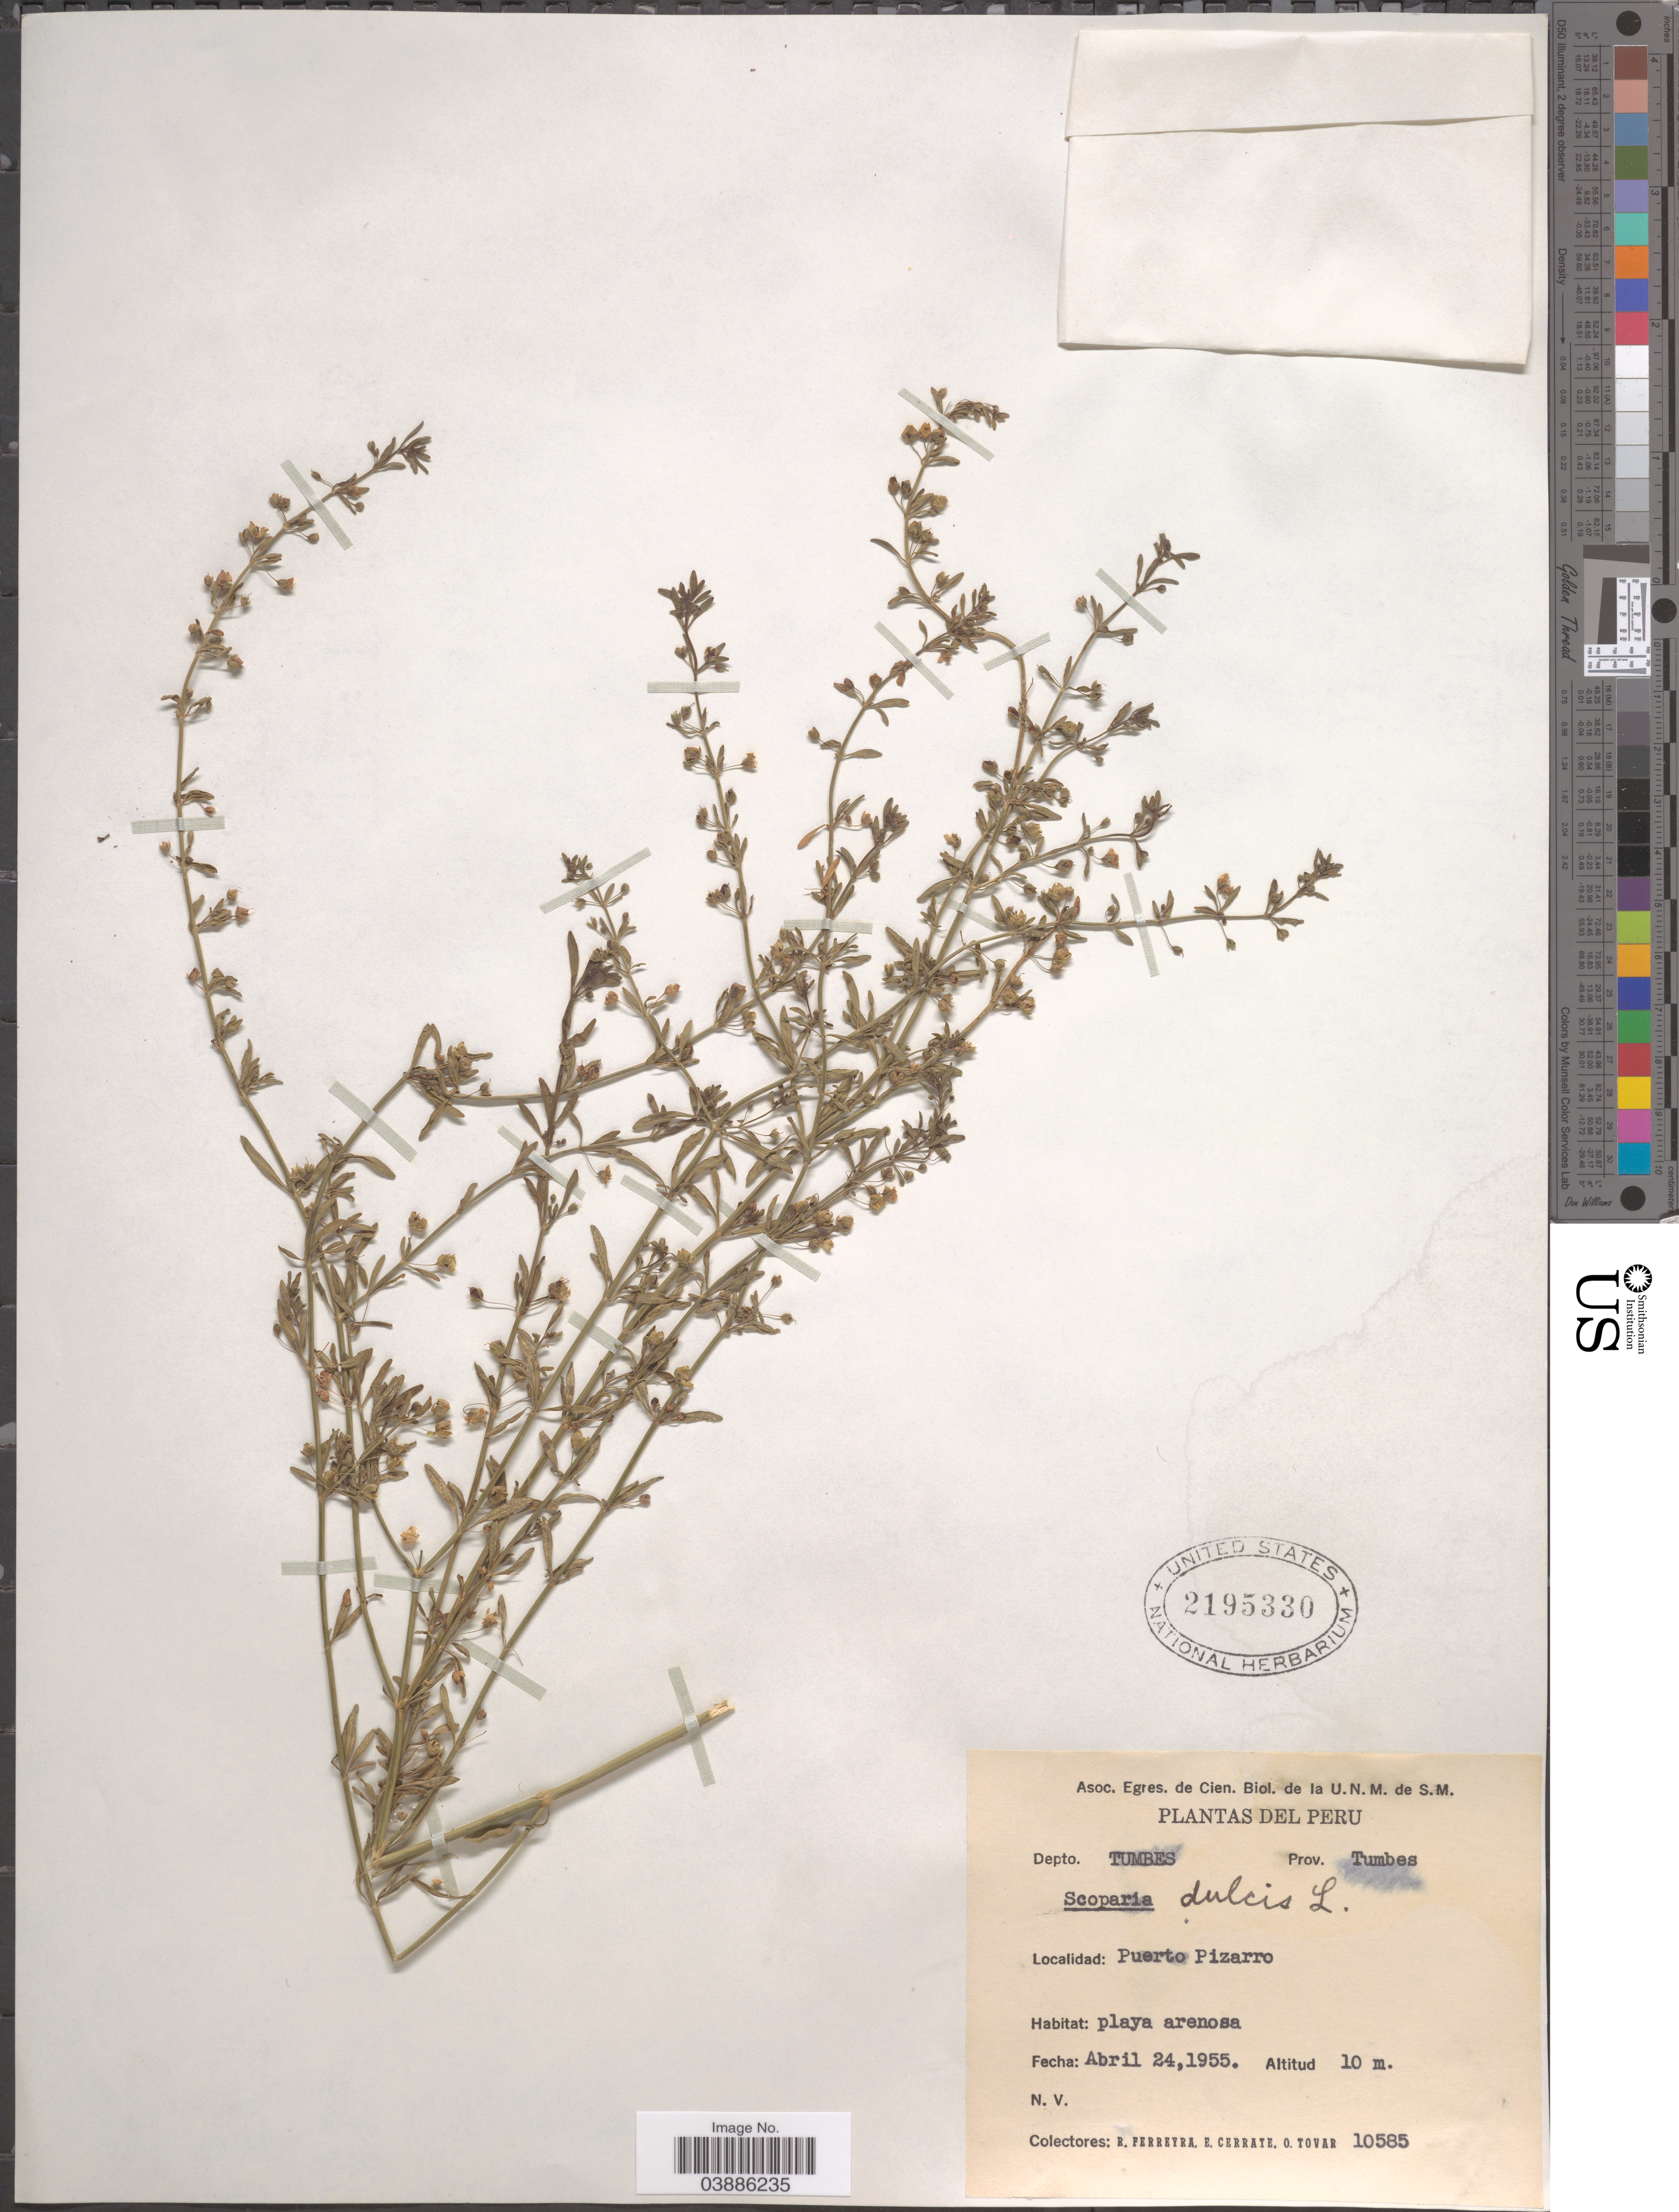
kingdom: Plantae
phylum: Tracheophyta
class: Magnoliopsida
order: Lamiales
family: Plantaginaceae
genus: Scoparia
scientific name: Scoparia dulcis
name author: L.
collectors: R. A. Ferreyra, E. Cerrate & Ó. Tovar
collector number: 10585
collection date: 1955-04-24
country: Peru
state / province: Tumbes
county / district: Tumbes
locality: Depto. Tumbes. Prov. Tumbes. Puerto Pizarro.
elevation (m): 10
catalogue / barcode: US 2195330